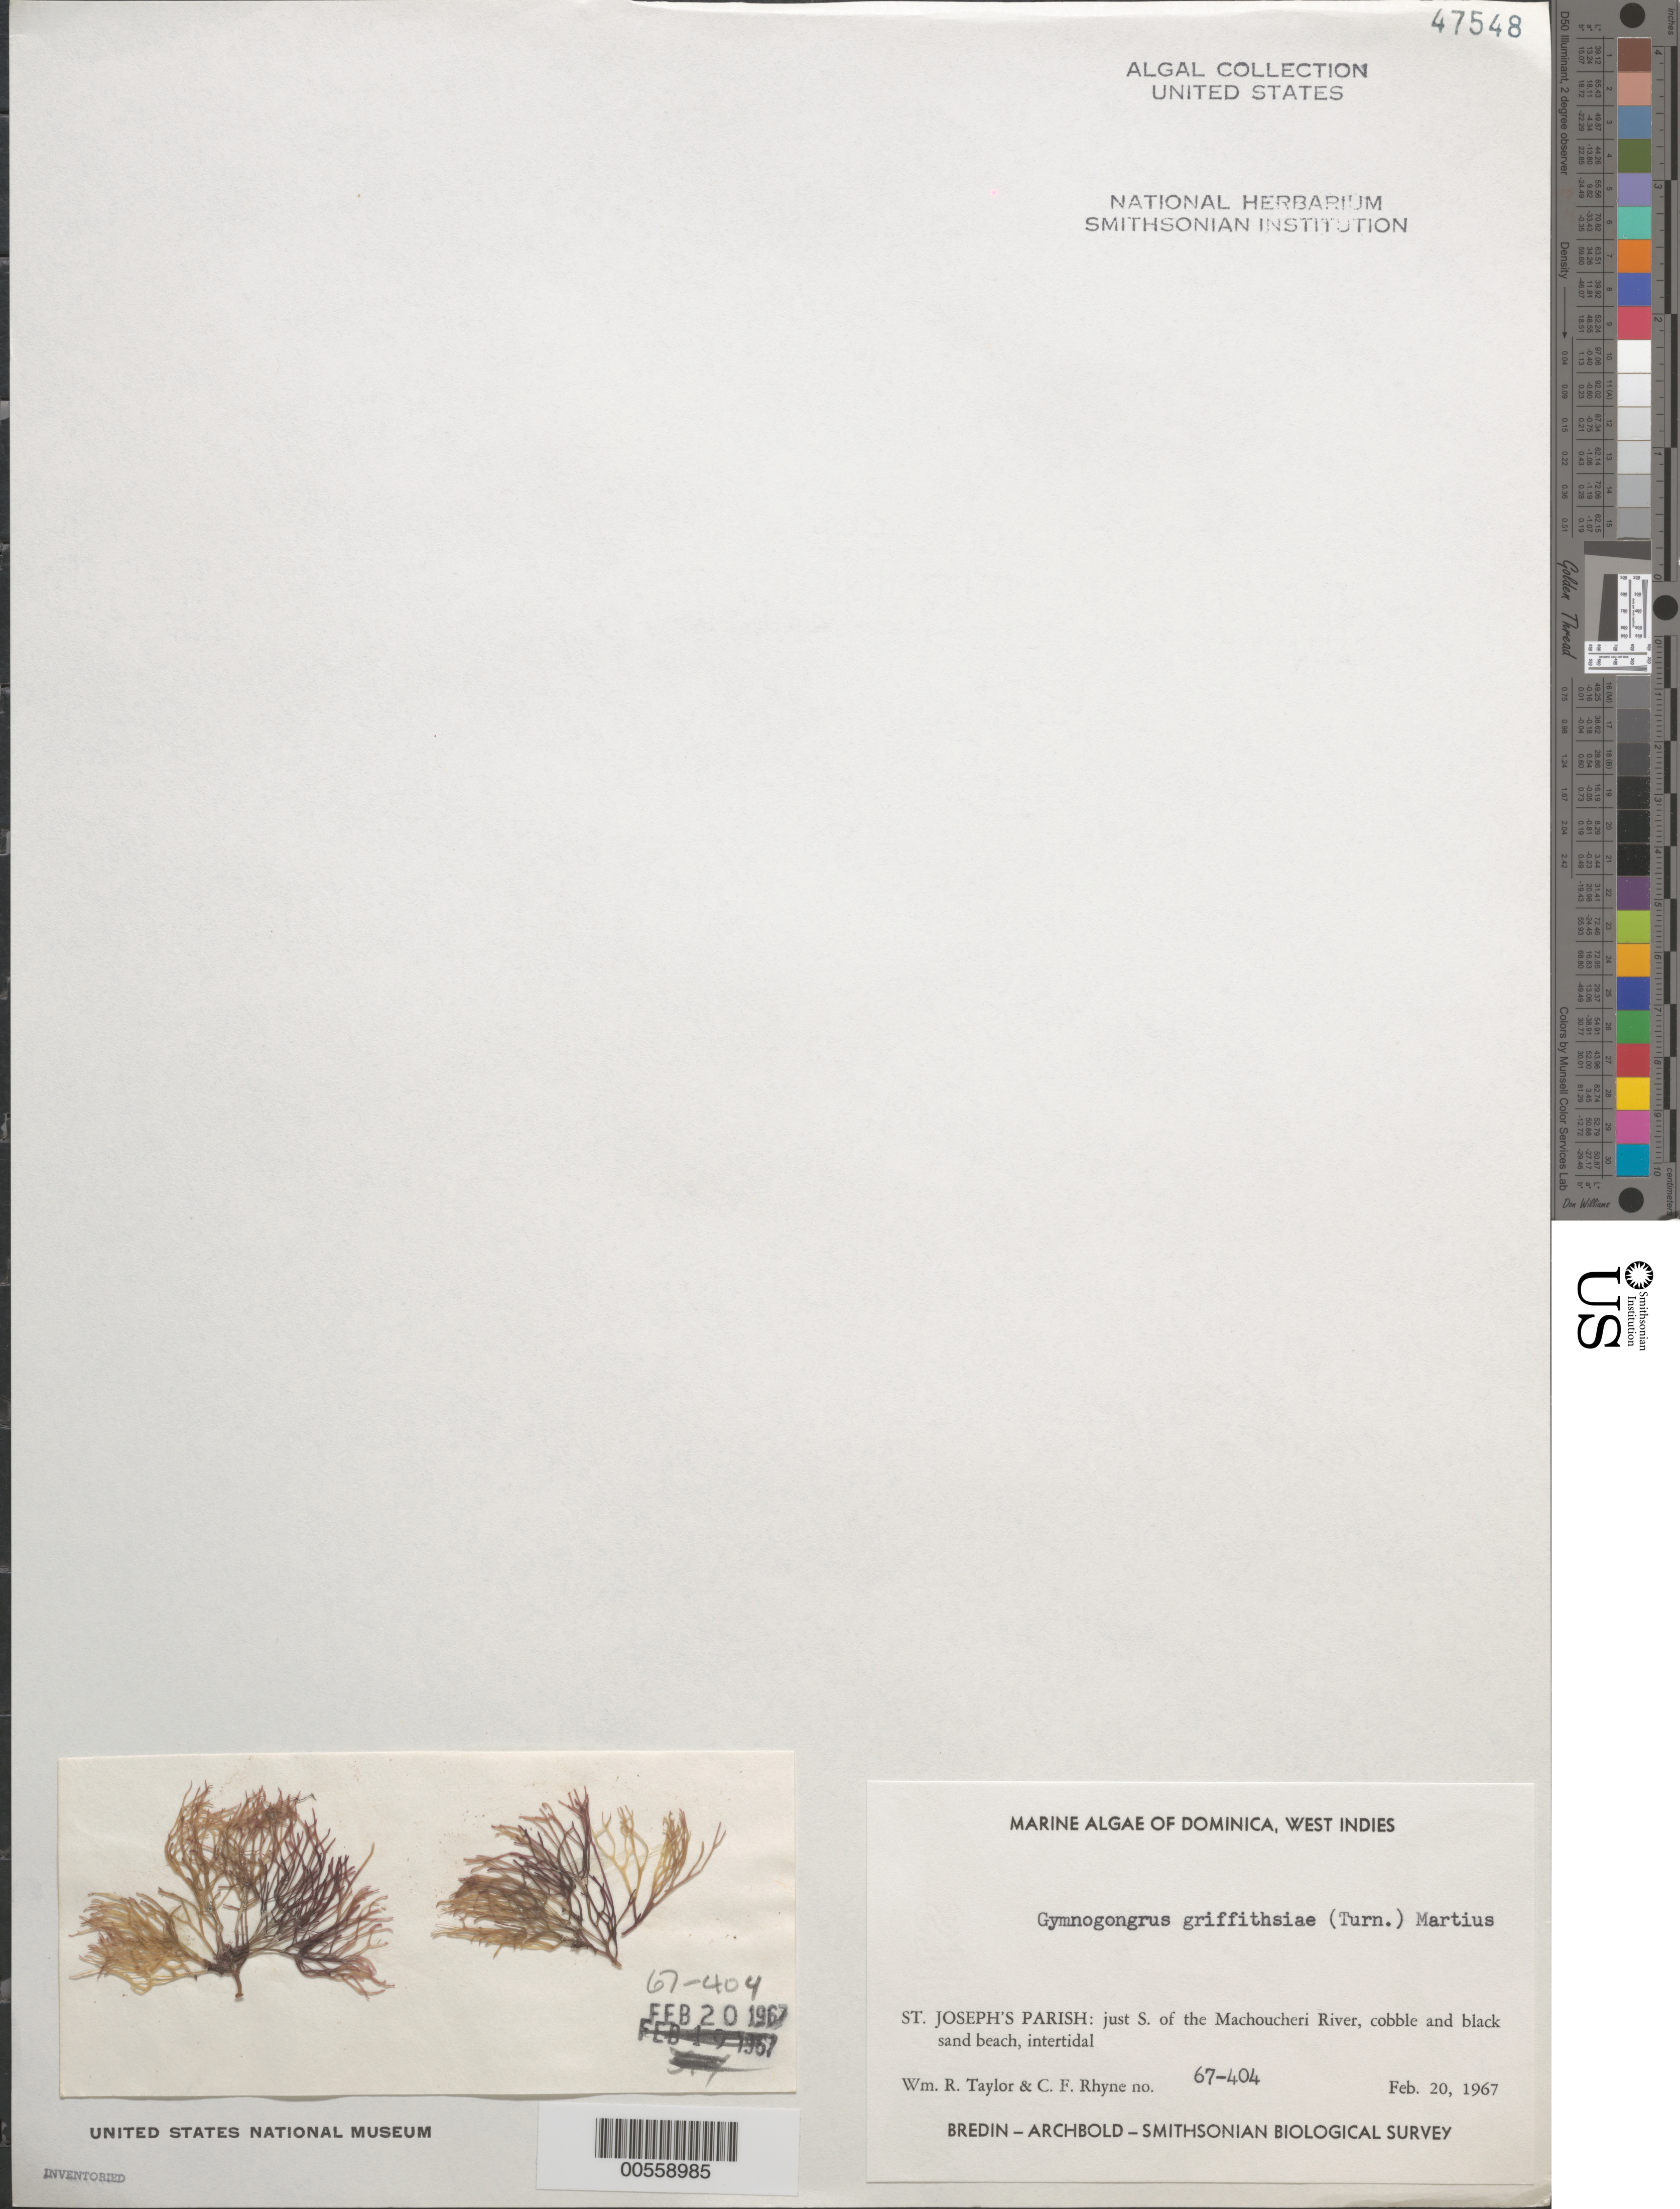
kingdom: Plantae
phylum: Rhodophyta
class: Florideophyceae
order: Gigartinales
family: Phyllophoraceae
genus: Gymnogongrus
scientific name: Gymnogongrus griffithsiae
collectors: W. R. Taylor & C. Rhyne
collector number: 67-404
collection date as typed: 20 Feb 1967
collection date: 1967-02-20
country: Dominica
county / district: St. Joseph's Parish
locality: Just south of Machoucheri River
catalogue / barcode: US 47548